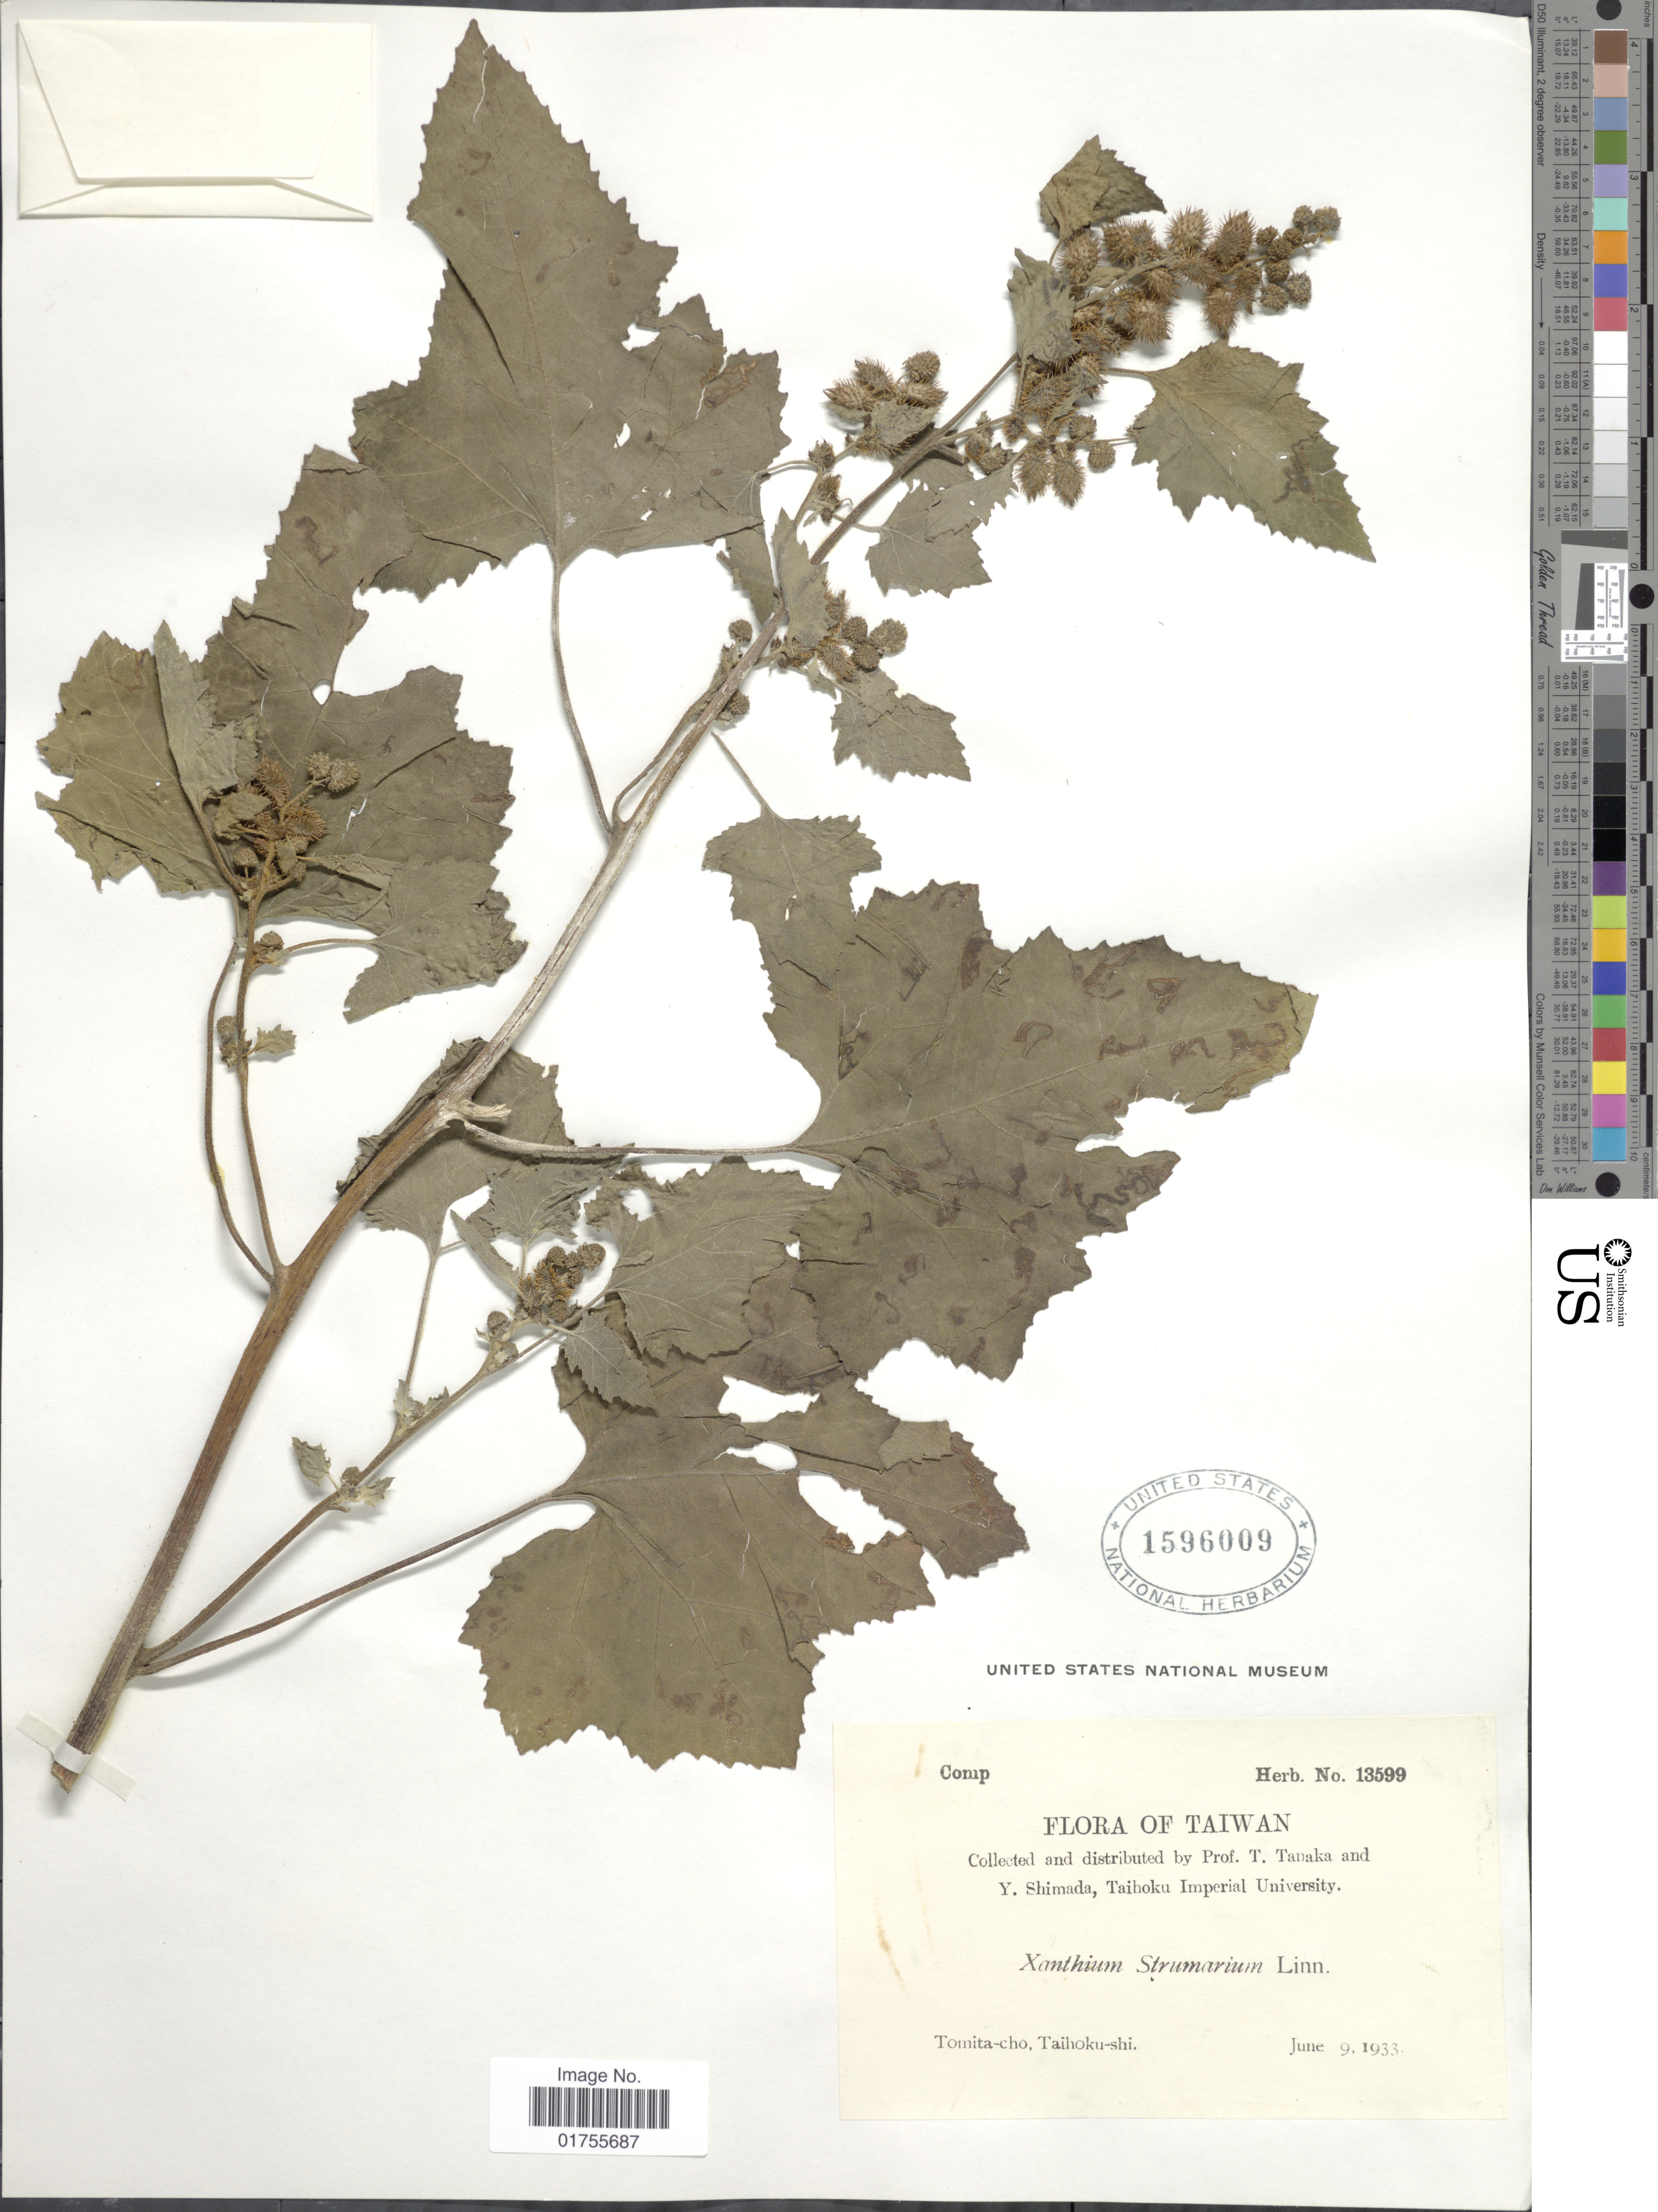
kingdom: Plantae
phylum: Tracheophyta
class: Magnoliopsida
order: Asterales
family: Asteraceae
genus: Xanthium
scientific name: Xanthium strumarium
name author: L.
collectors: T. Tanaka & Y. Shimada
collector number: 13599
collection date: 1933-06-09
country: Taiwan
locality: Tomita-cho, Taihoku-shi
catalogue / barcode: US 1596009